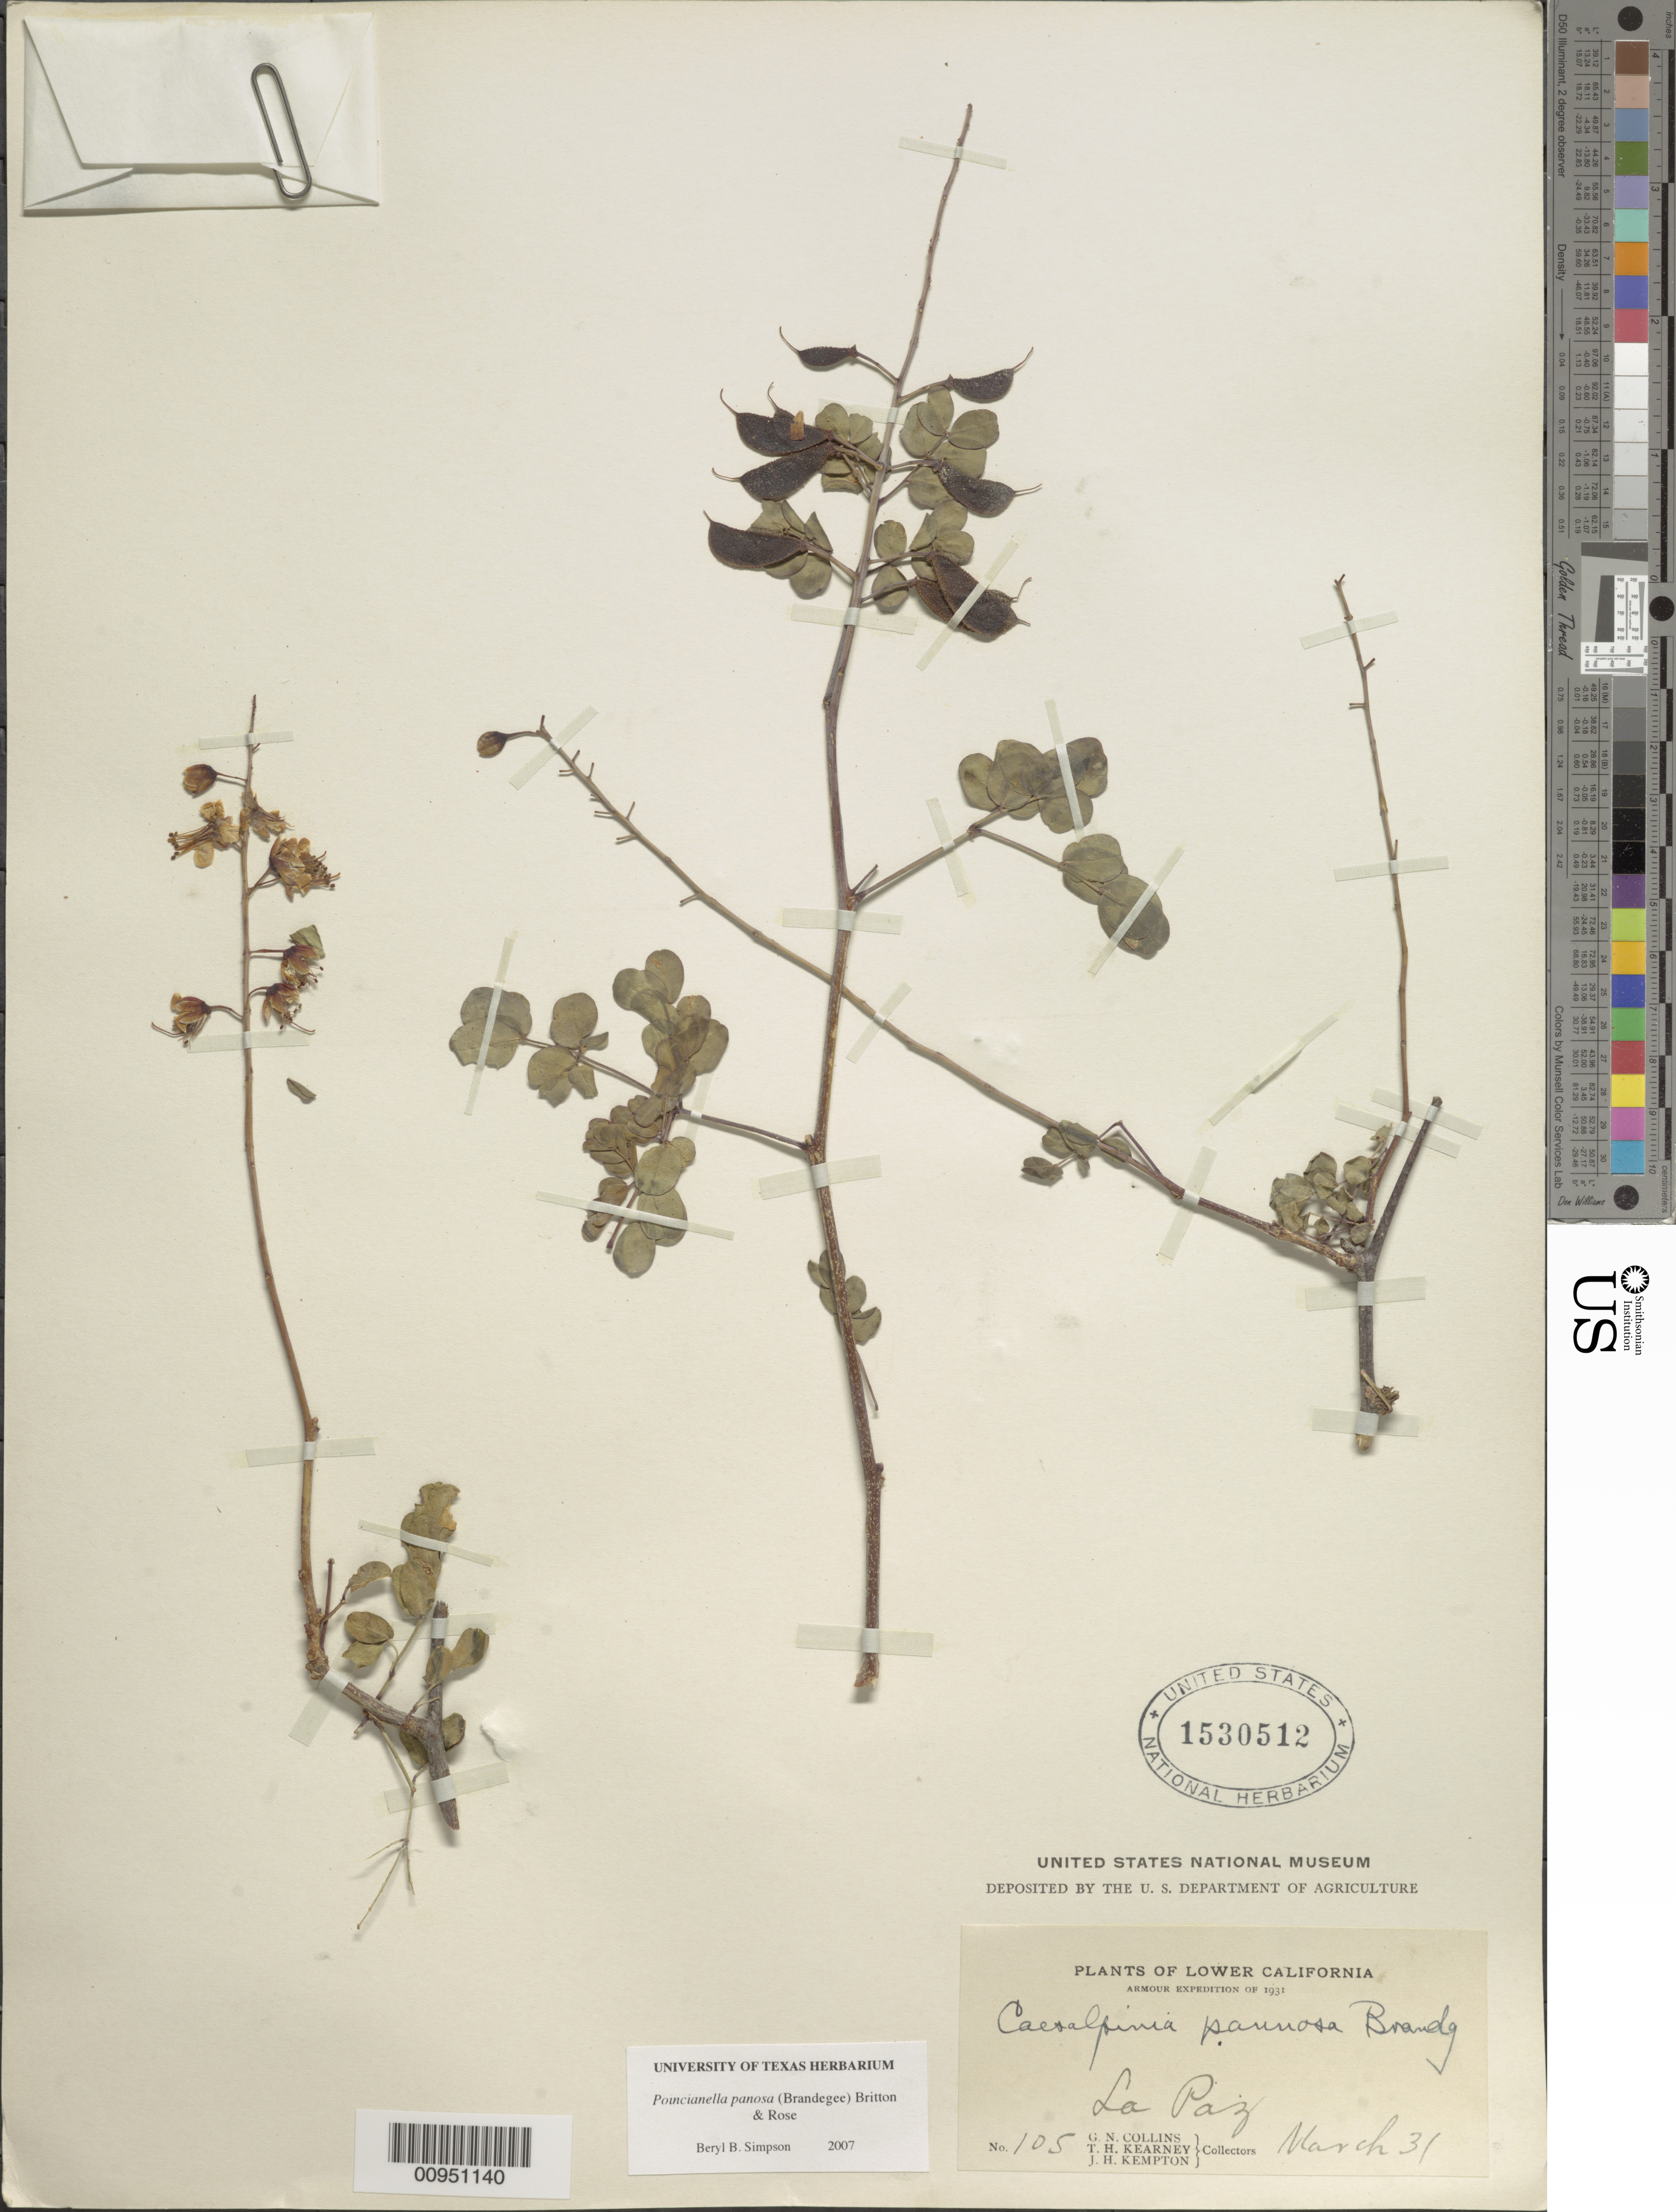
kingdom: Plantae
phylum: Tracheophyta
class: Magnoliopsida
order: Fabales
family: Fabaceae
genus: Erythrostemon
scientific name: Erythrostemon pannosus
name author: (K. Brandegee) Gagnon & G.P. Lewis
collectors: G. Collins, T. H. Kearney & J. H. Kempton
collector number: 105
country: Mexico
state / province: Baja California Sur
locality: La Paz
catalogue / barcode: US 1530512